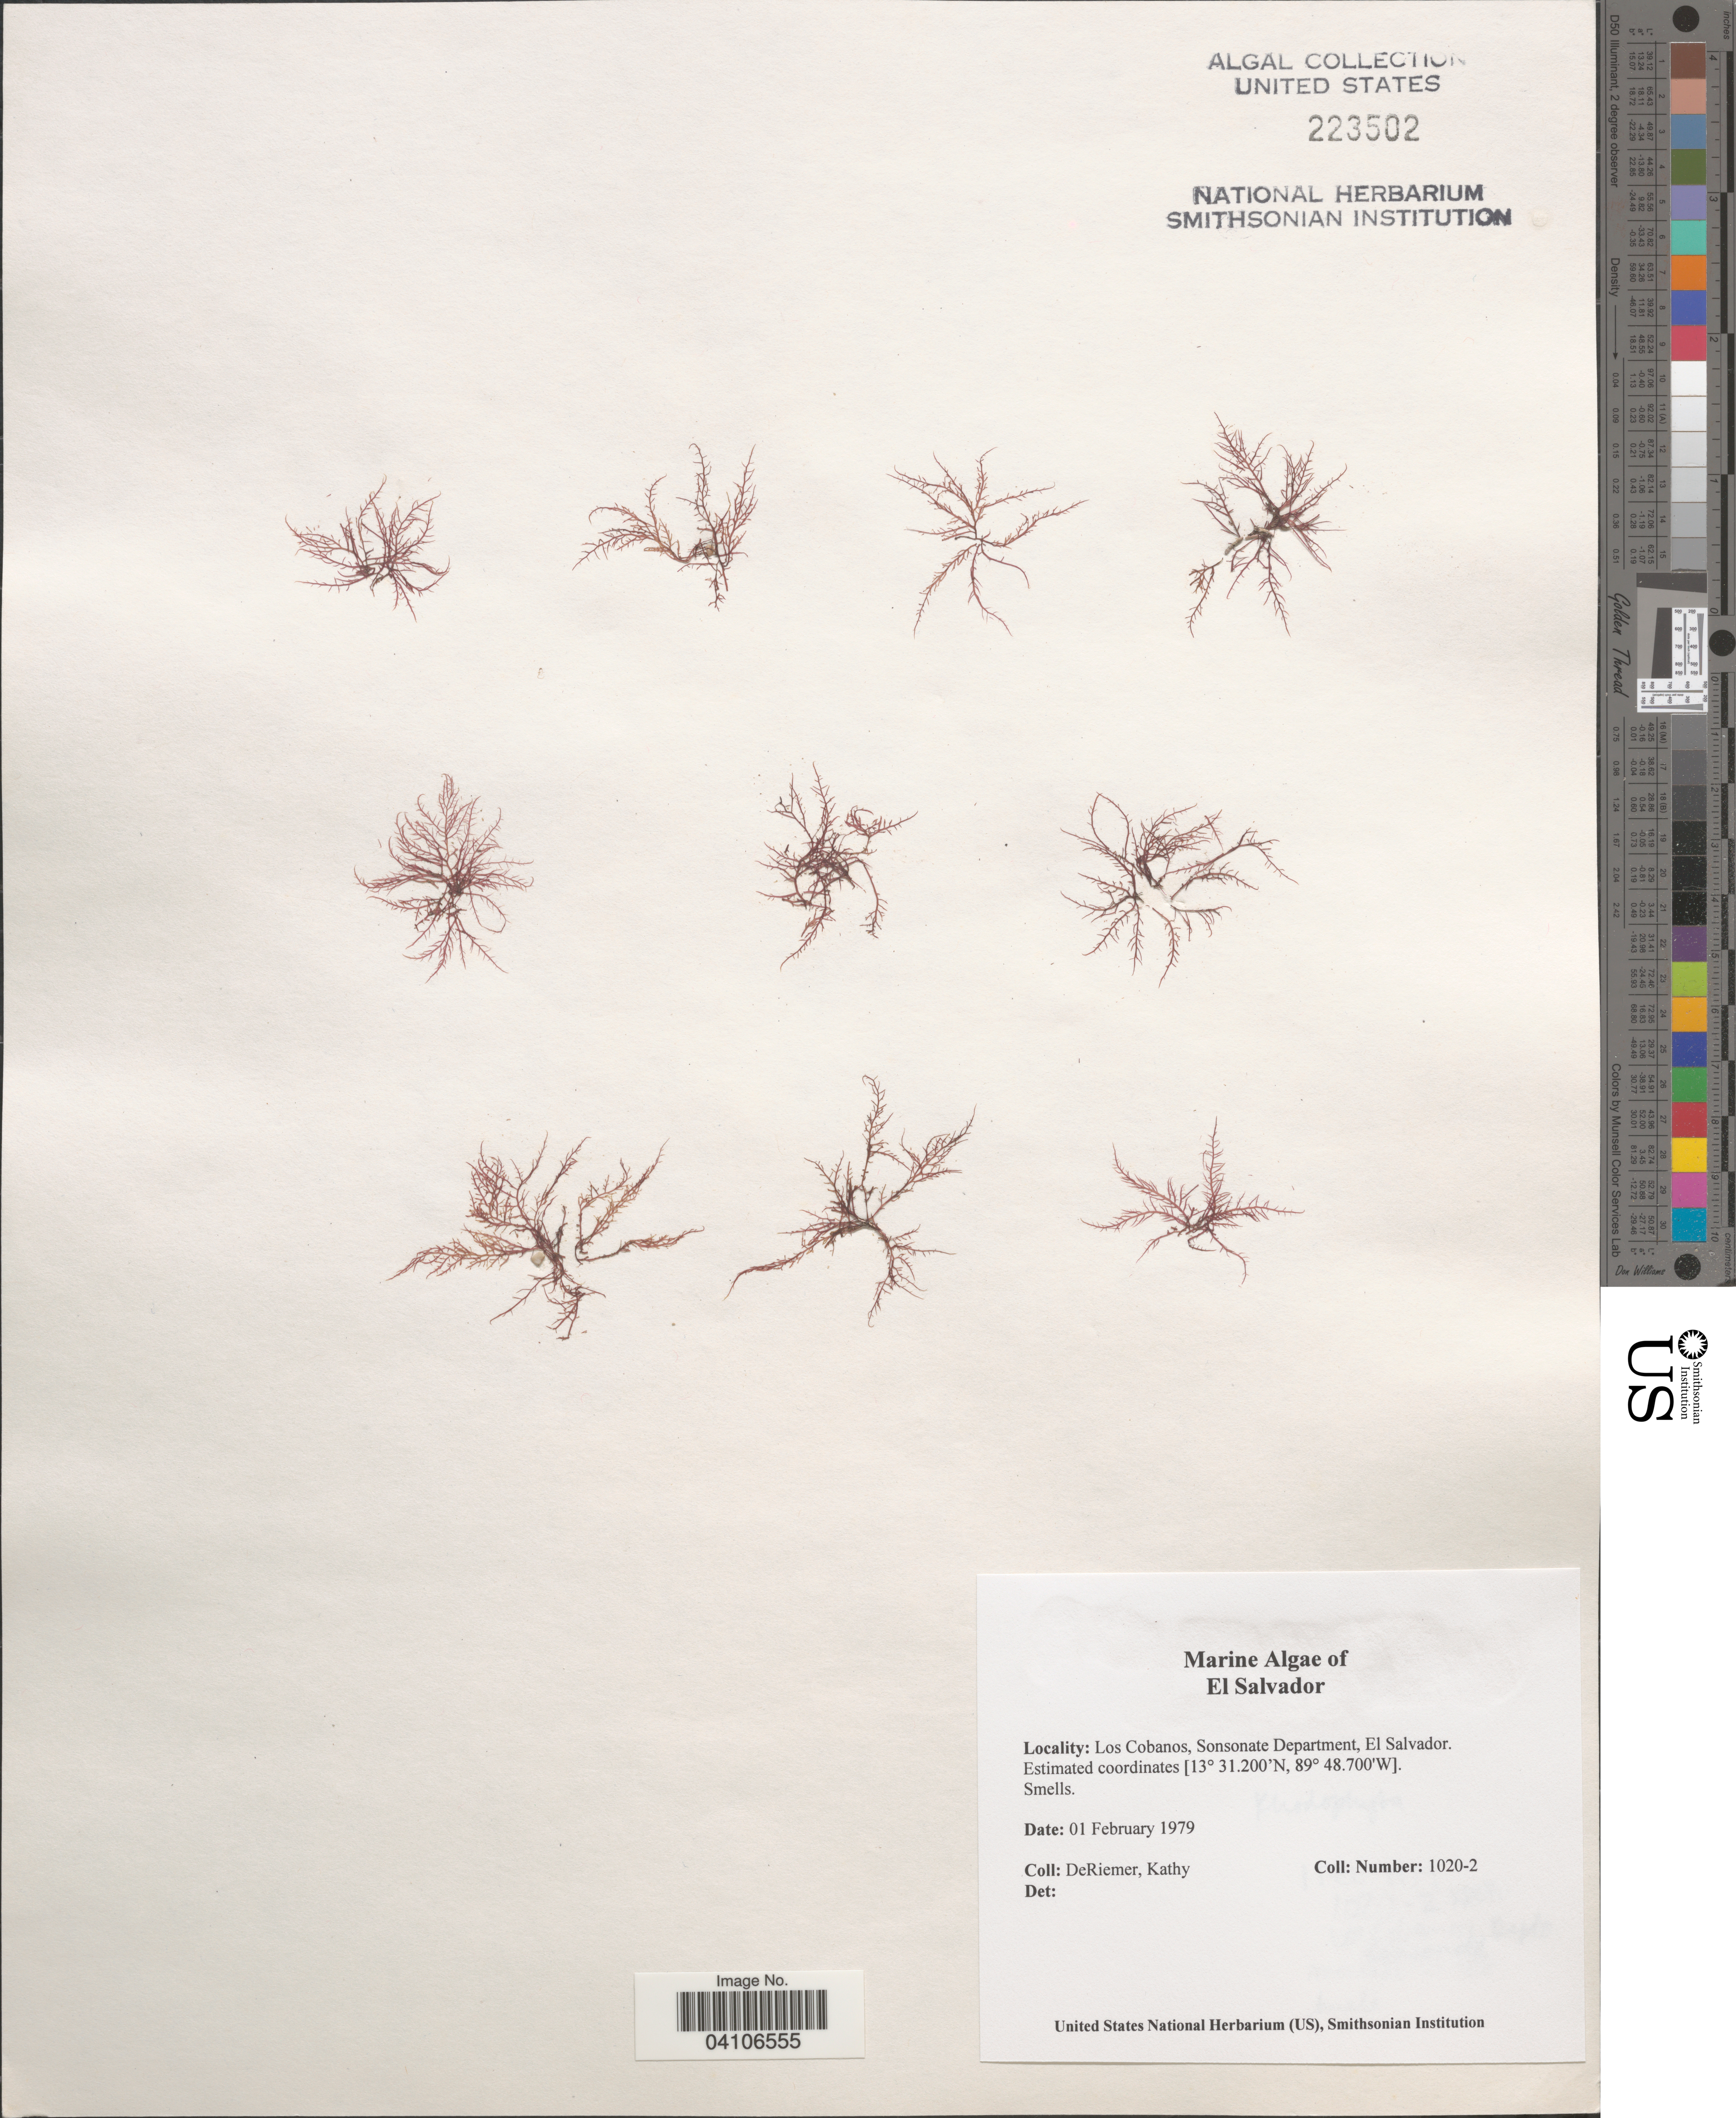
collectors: K. DeRiemer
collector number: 1020-2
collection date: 1979-02-01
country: El Salvador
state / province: Sonsonate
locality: Los Cobanos, Sonsonate Department.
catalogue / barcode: US 223502